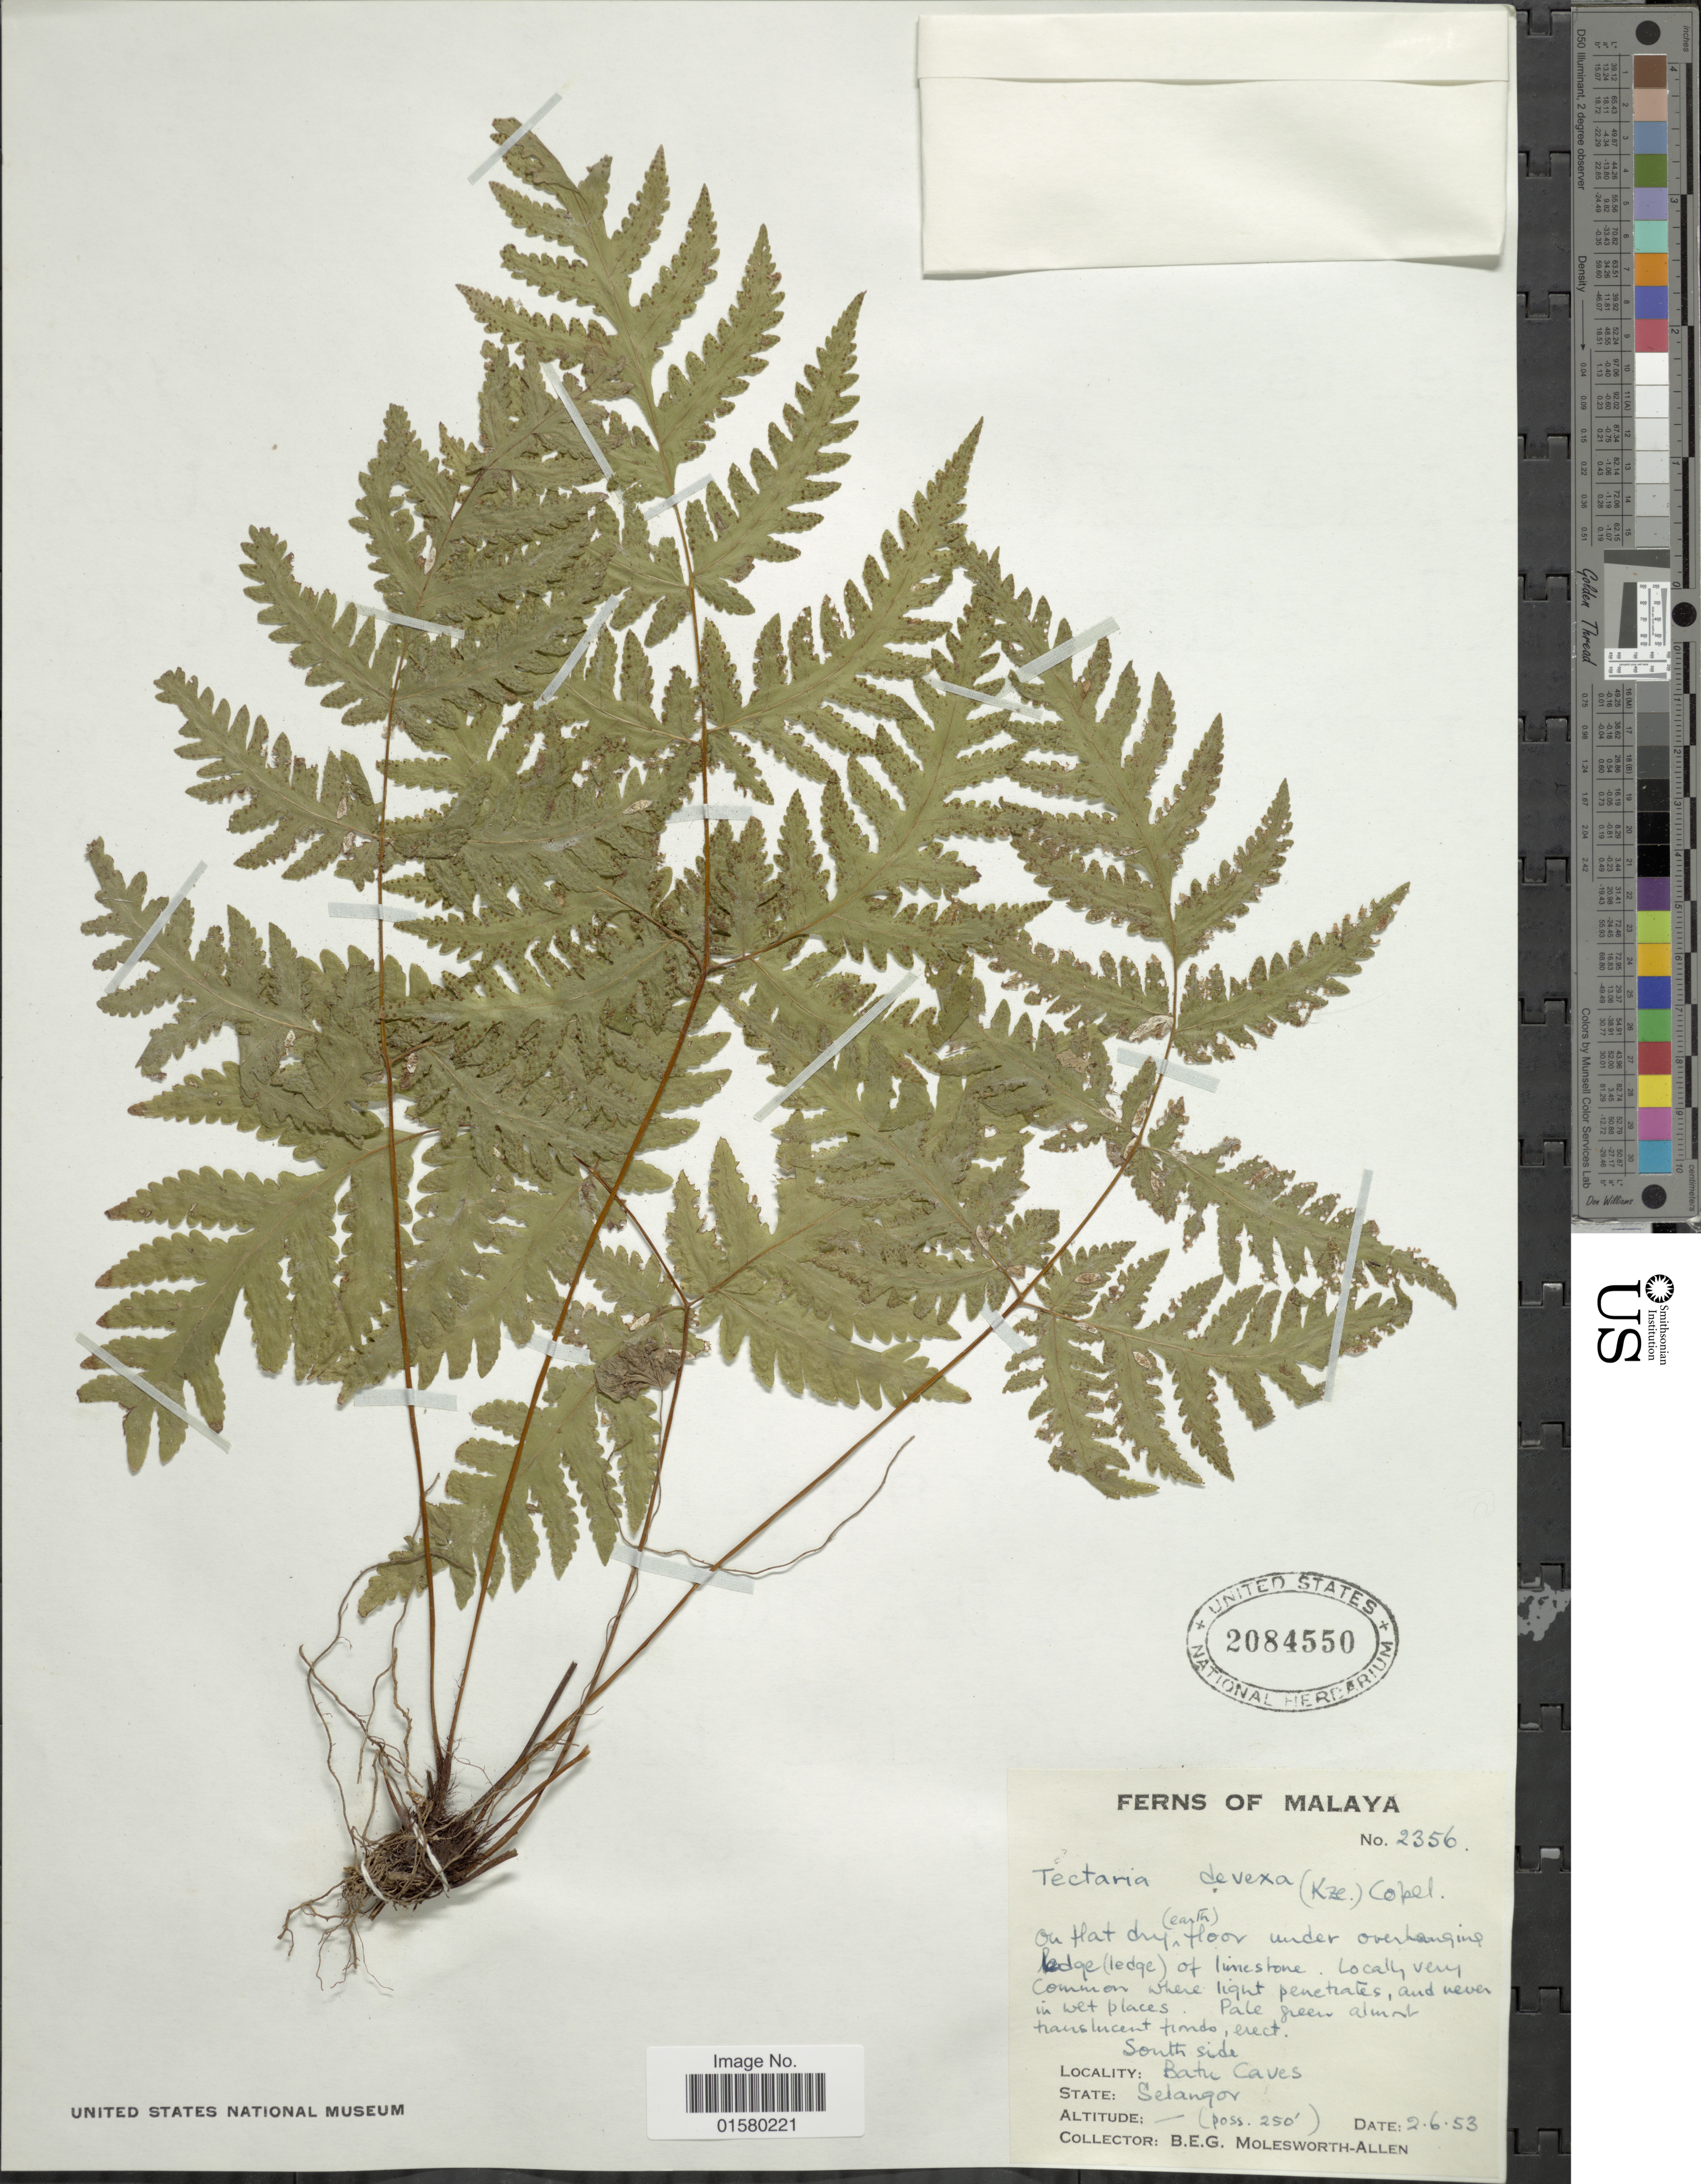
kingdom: Plantae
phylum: Tracheophyta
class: Polypodiopsida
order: Polypodiales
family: Tectariaceae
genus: Tectaria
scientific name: Tectaria devexa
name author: (Kunze) Copel.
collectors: B. E. G. Molesworth-Allen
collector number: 2356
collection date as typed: Transcribed d/m/y: 2/6/53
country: Malaysia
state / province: Selangor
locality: Malaya, South side, Batu Caves, State Selangor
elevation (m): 76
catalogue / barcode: US 2084550